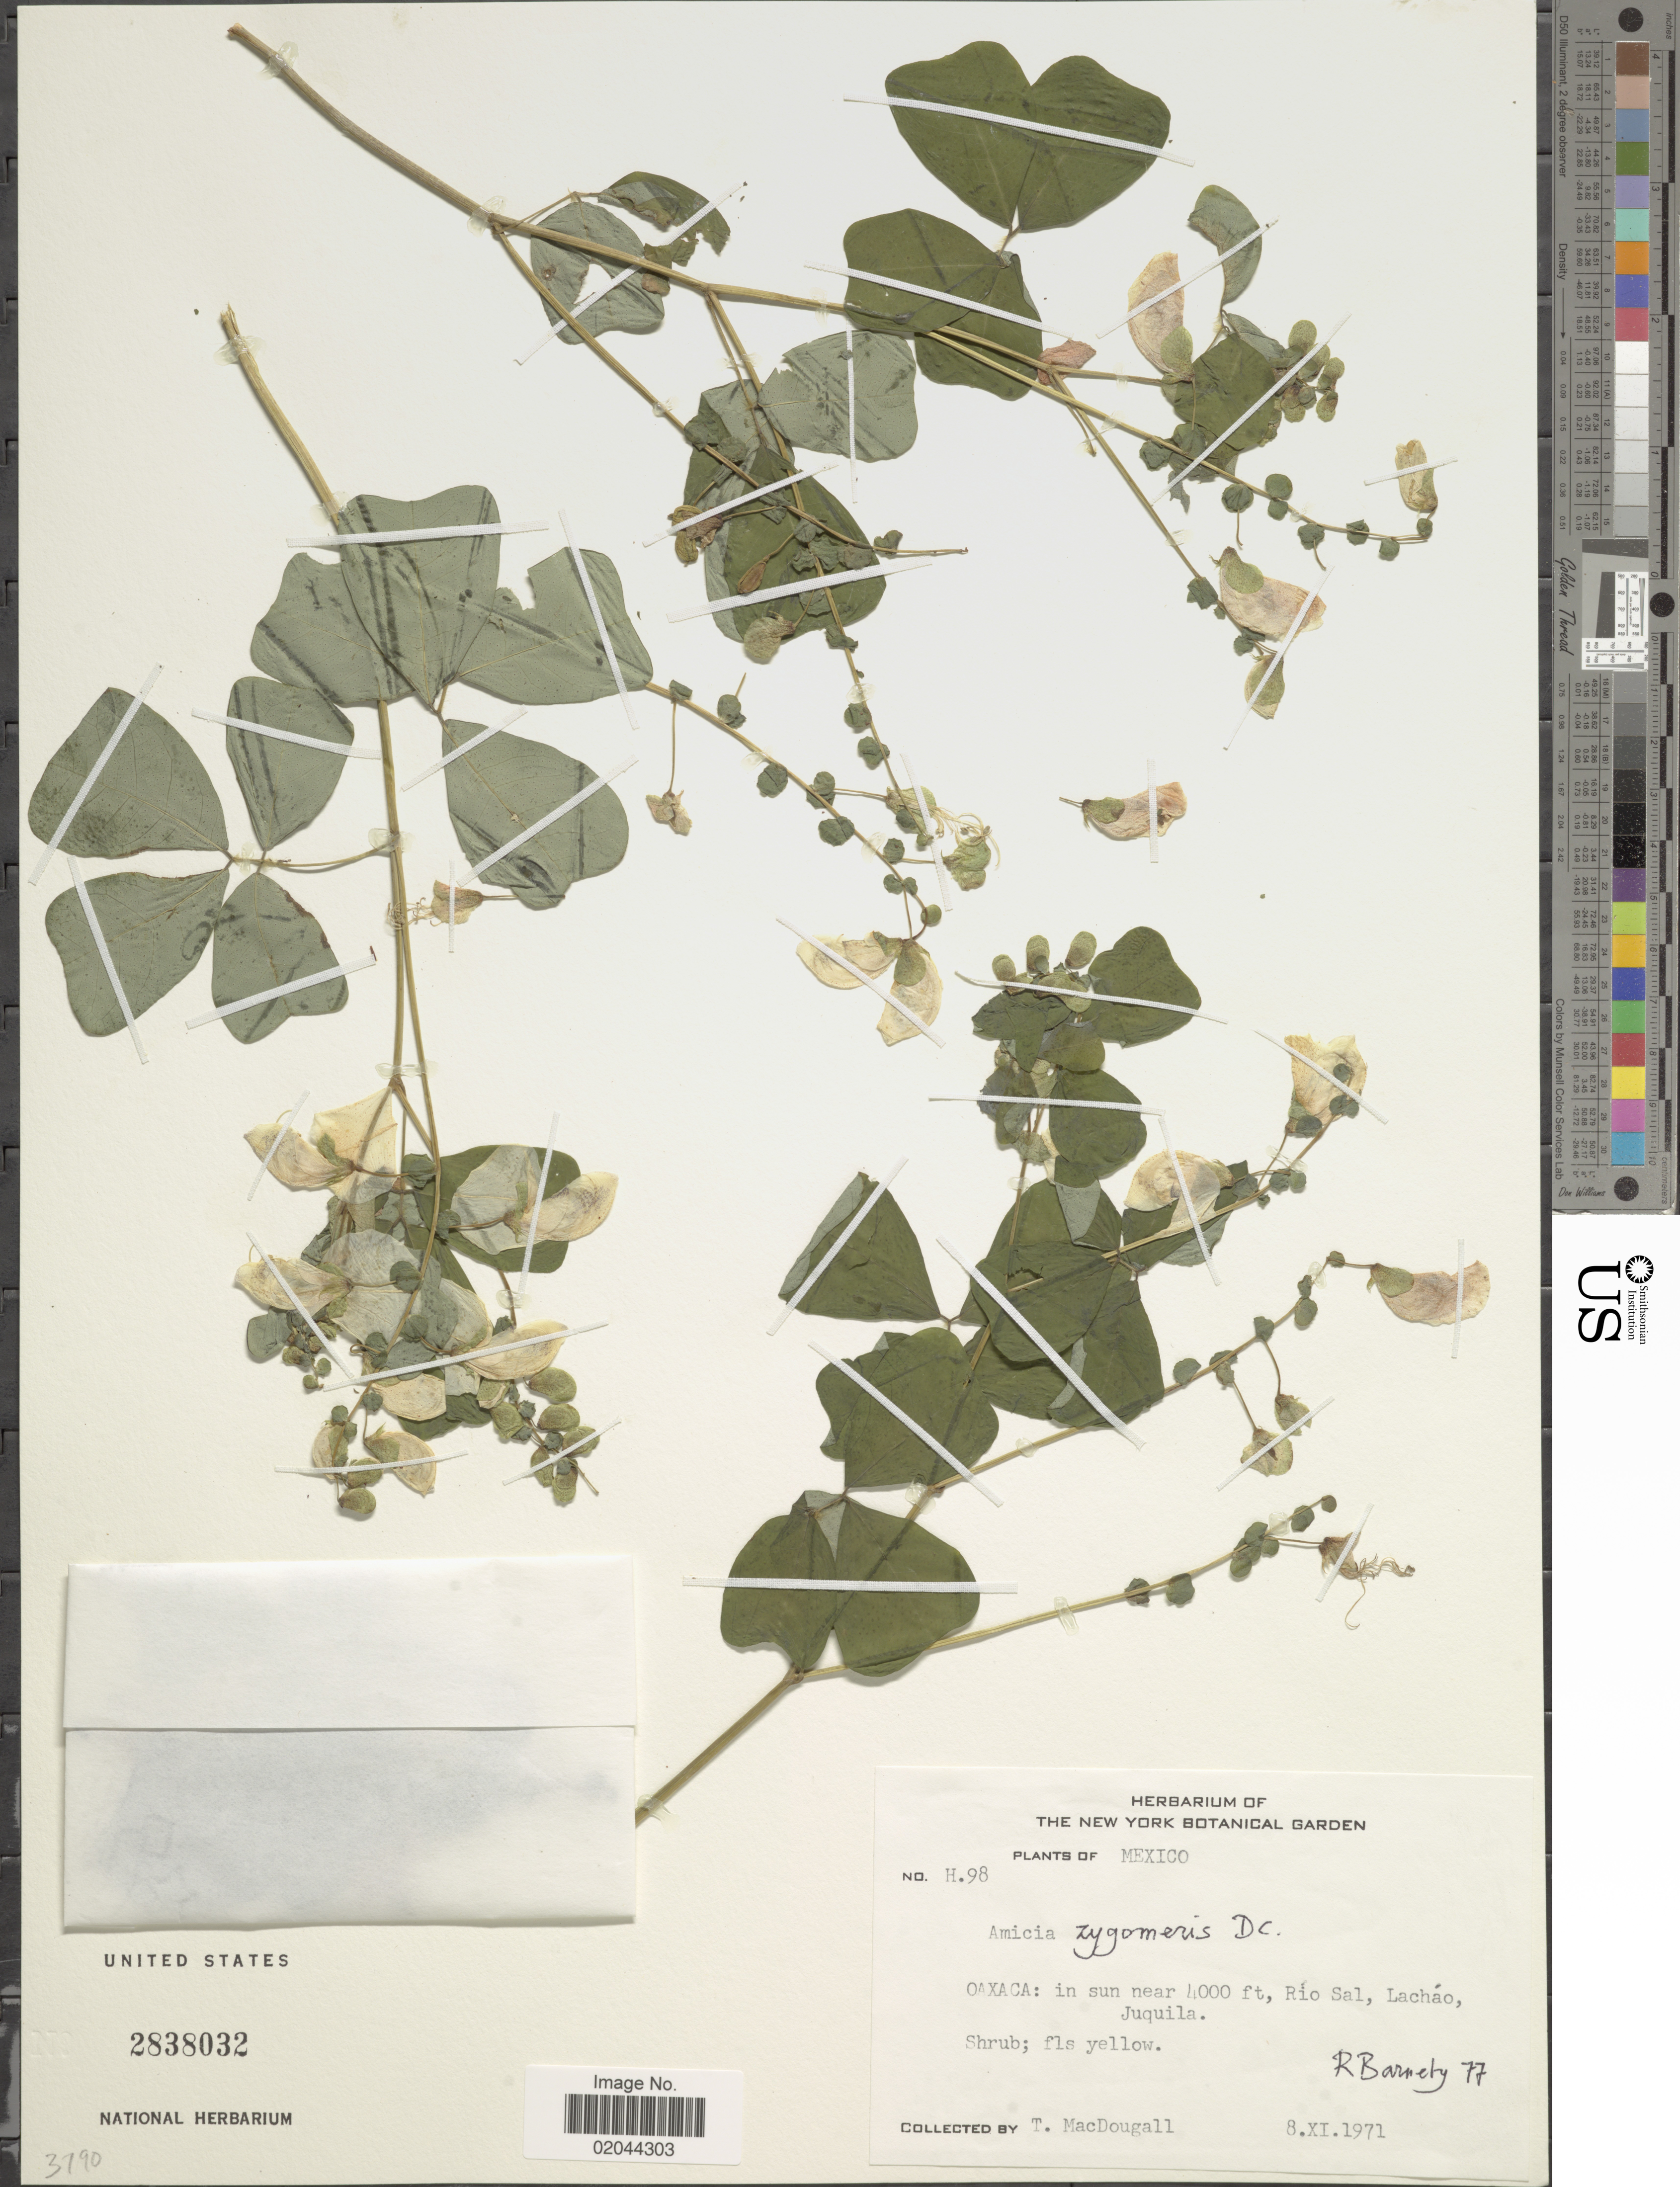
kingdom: Plantae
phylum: Tracheophyta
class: Magnoliopsida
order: Fabales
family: Fabaceae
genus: Amicia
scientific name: Amicia zygomeris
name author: DC.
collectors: D. T. MacDougal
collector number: H.98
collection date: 1971-11-08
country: Mexico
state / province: Oaxaca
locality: In sun near, Rio Sal, Lacháo, Juquila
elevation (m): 1219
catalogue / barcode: US 2838032